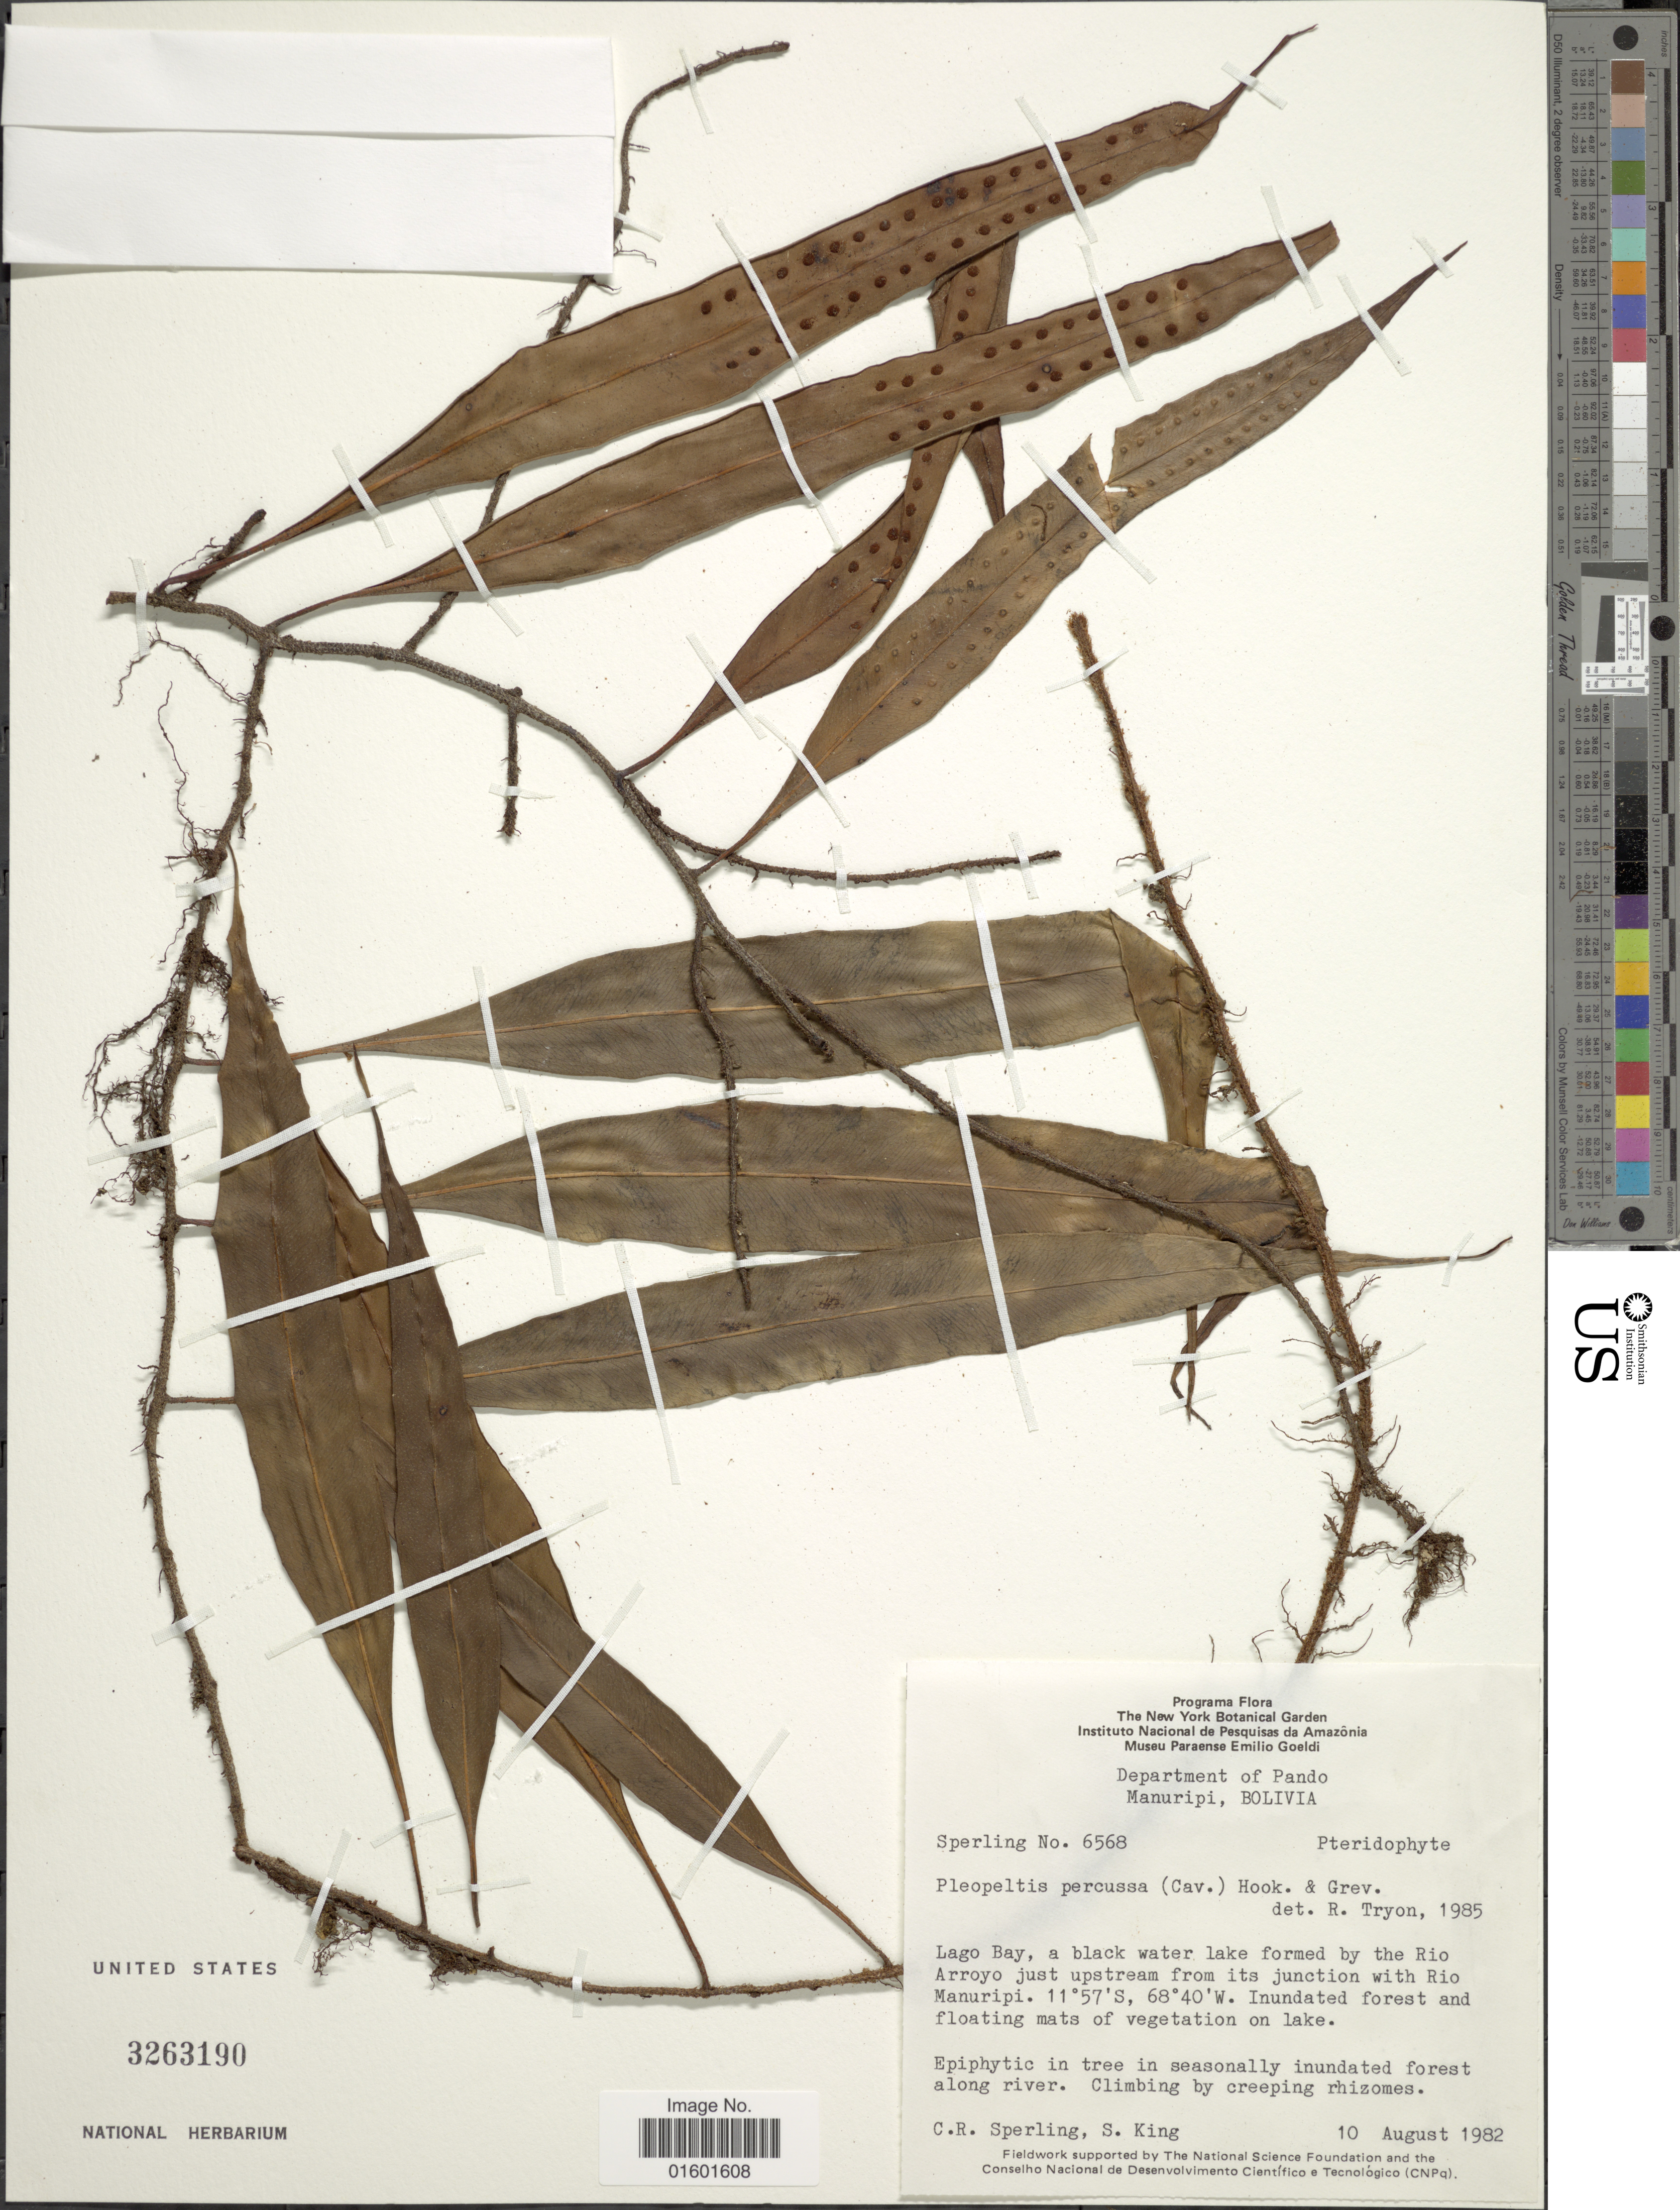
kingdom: Plantae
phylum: Tracheophyta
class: Polypodiopsida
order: Polypodiales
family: Polypodiaceae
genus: Microgramma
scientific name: Microgramma percussa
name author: (Cav.) de la Sota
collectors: C. R. Sperling & S. King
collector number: Sperling No, 6568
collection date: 1982-08-10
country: Bolivia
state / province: Pando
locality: Manuripi, Lago Bay, a black water lake formed by the Rio Arroyo just uptsream from its junction with Rio Manuripi. Inundated forest and floating mats of vegetation on Lake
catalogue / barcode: US 3263190